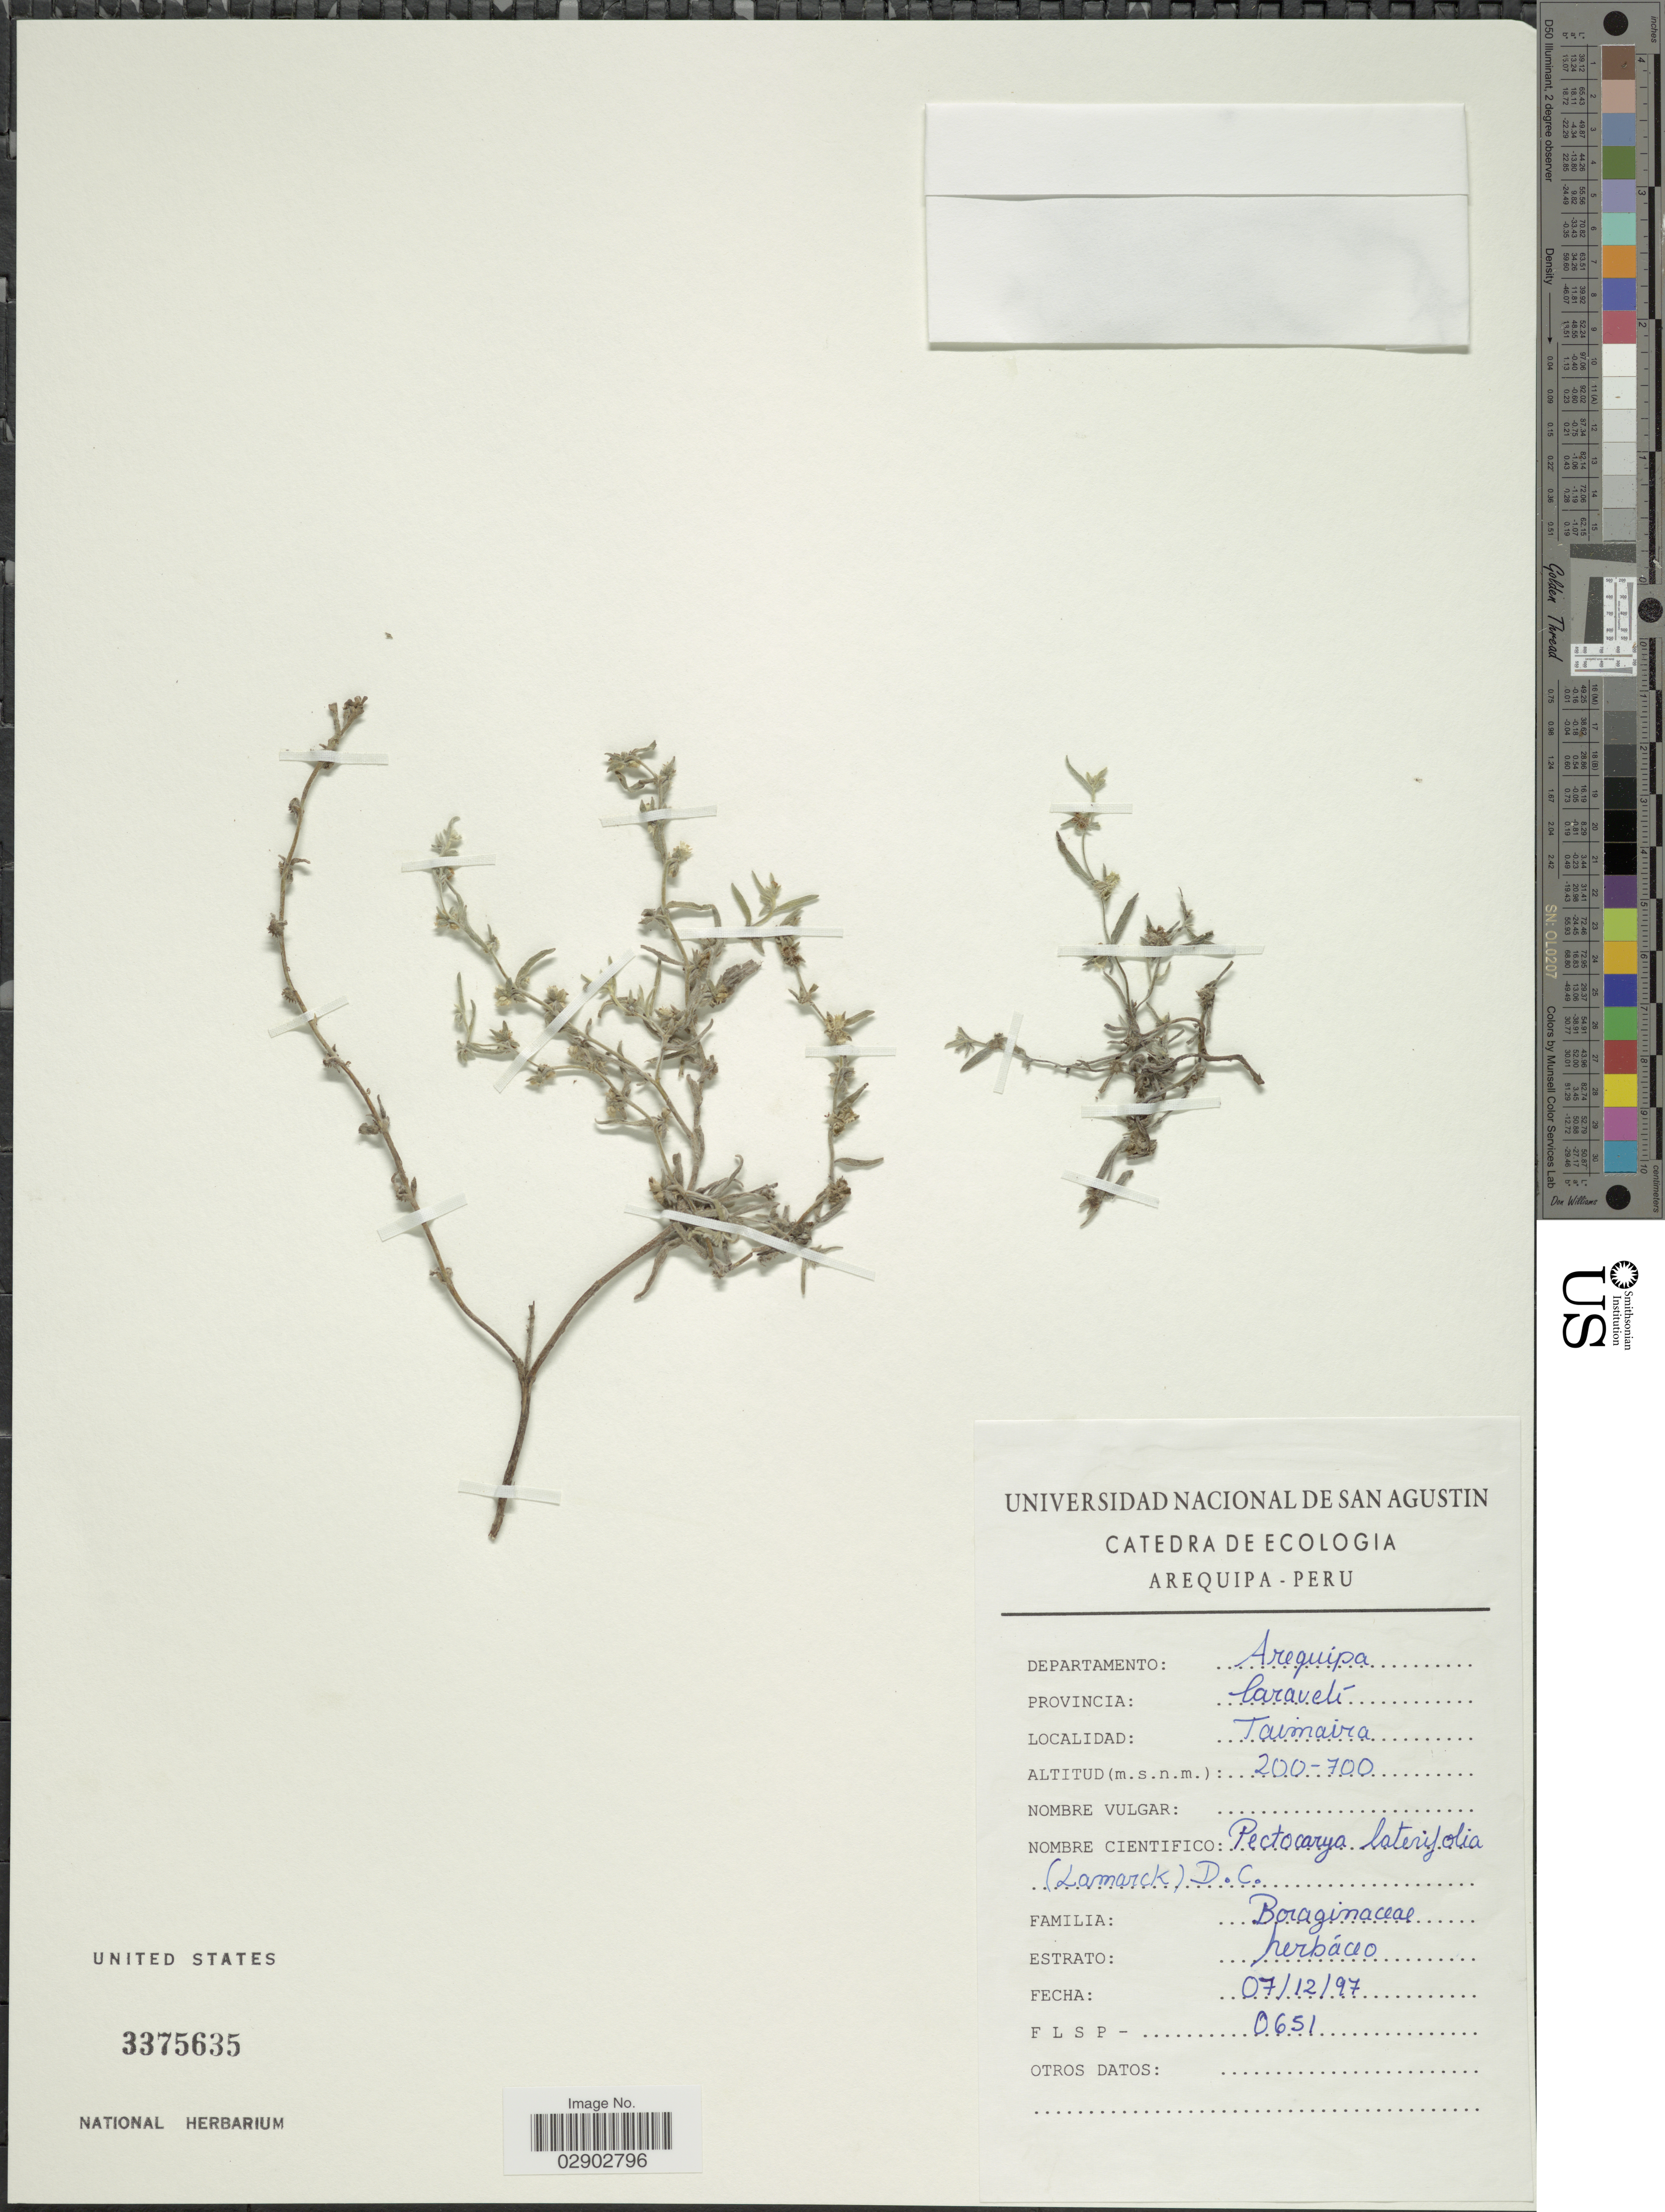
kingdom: Plantae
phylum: Tracheophyta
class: Magnoliopsida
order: Boraginales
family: Boraginaceae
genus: Pectocarya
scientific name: Pectocarya linearis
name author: (Ruiz & Pav.) DC.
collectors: Universidad Nacional de San Agustin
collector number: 0651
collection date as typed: Transcribed d/m/y: 7/12/97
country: Peru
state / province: Arequipa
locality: Departamento: Arequipa. Provincia: Caravelí. Taimaira.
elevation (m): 200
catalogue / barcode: US 3375635